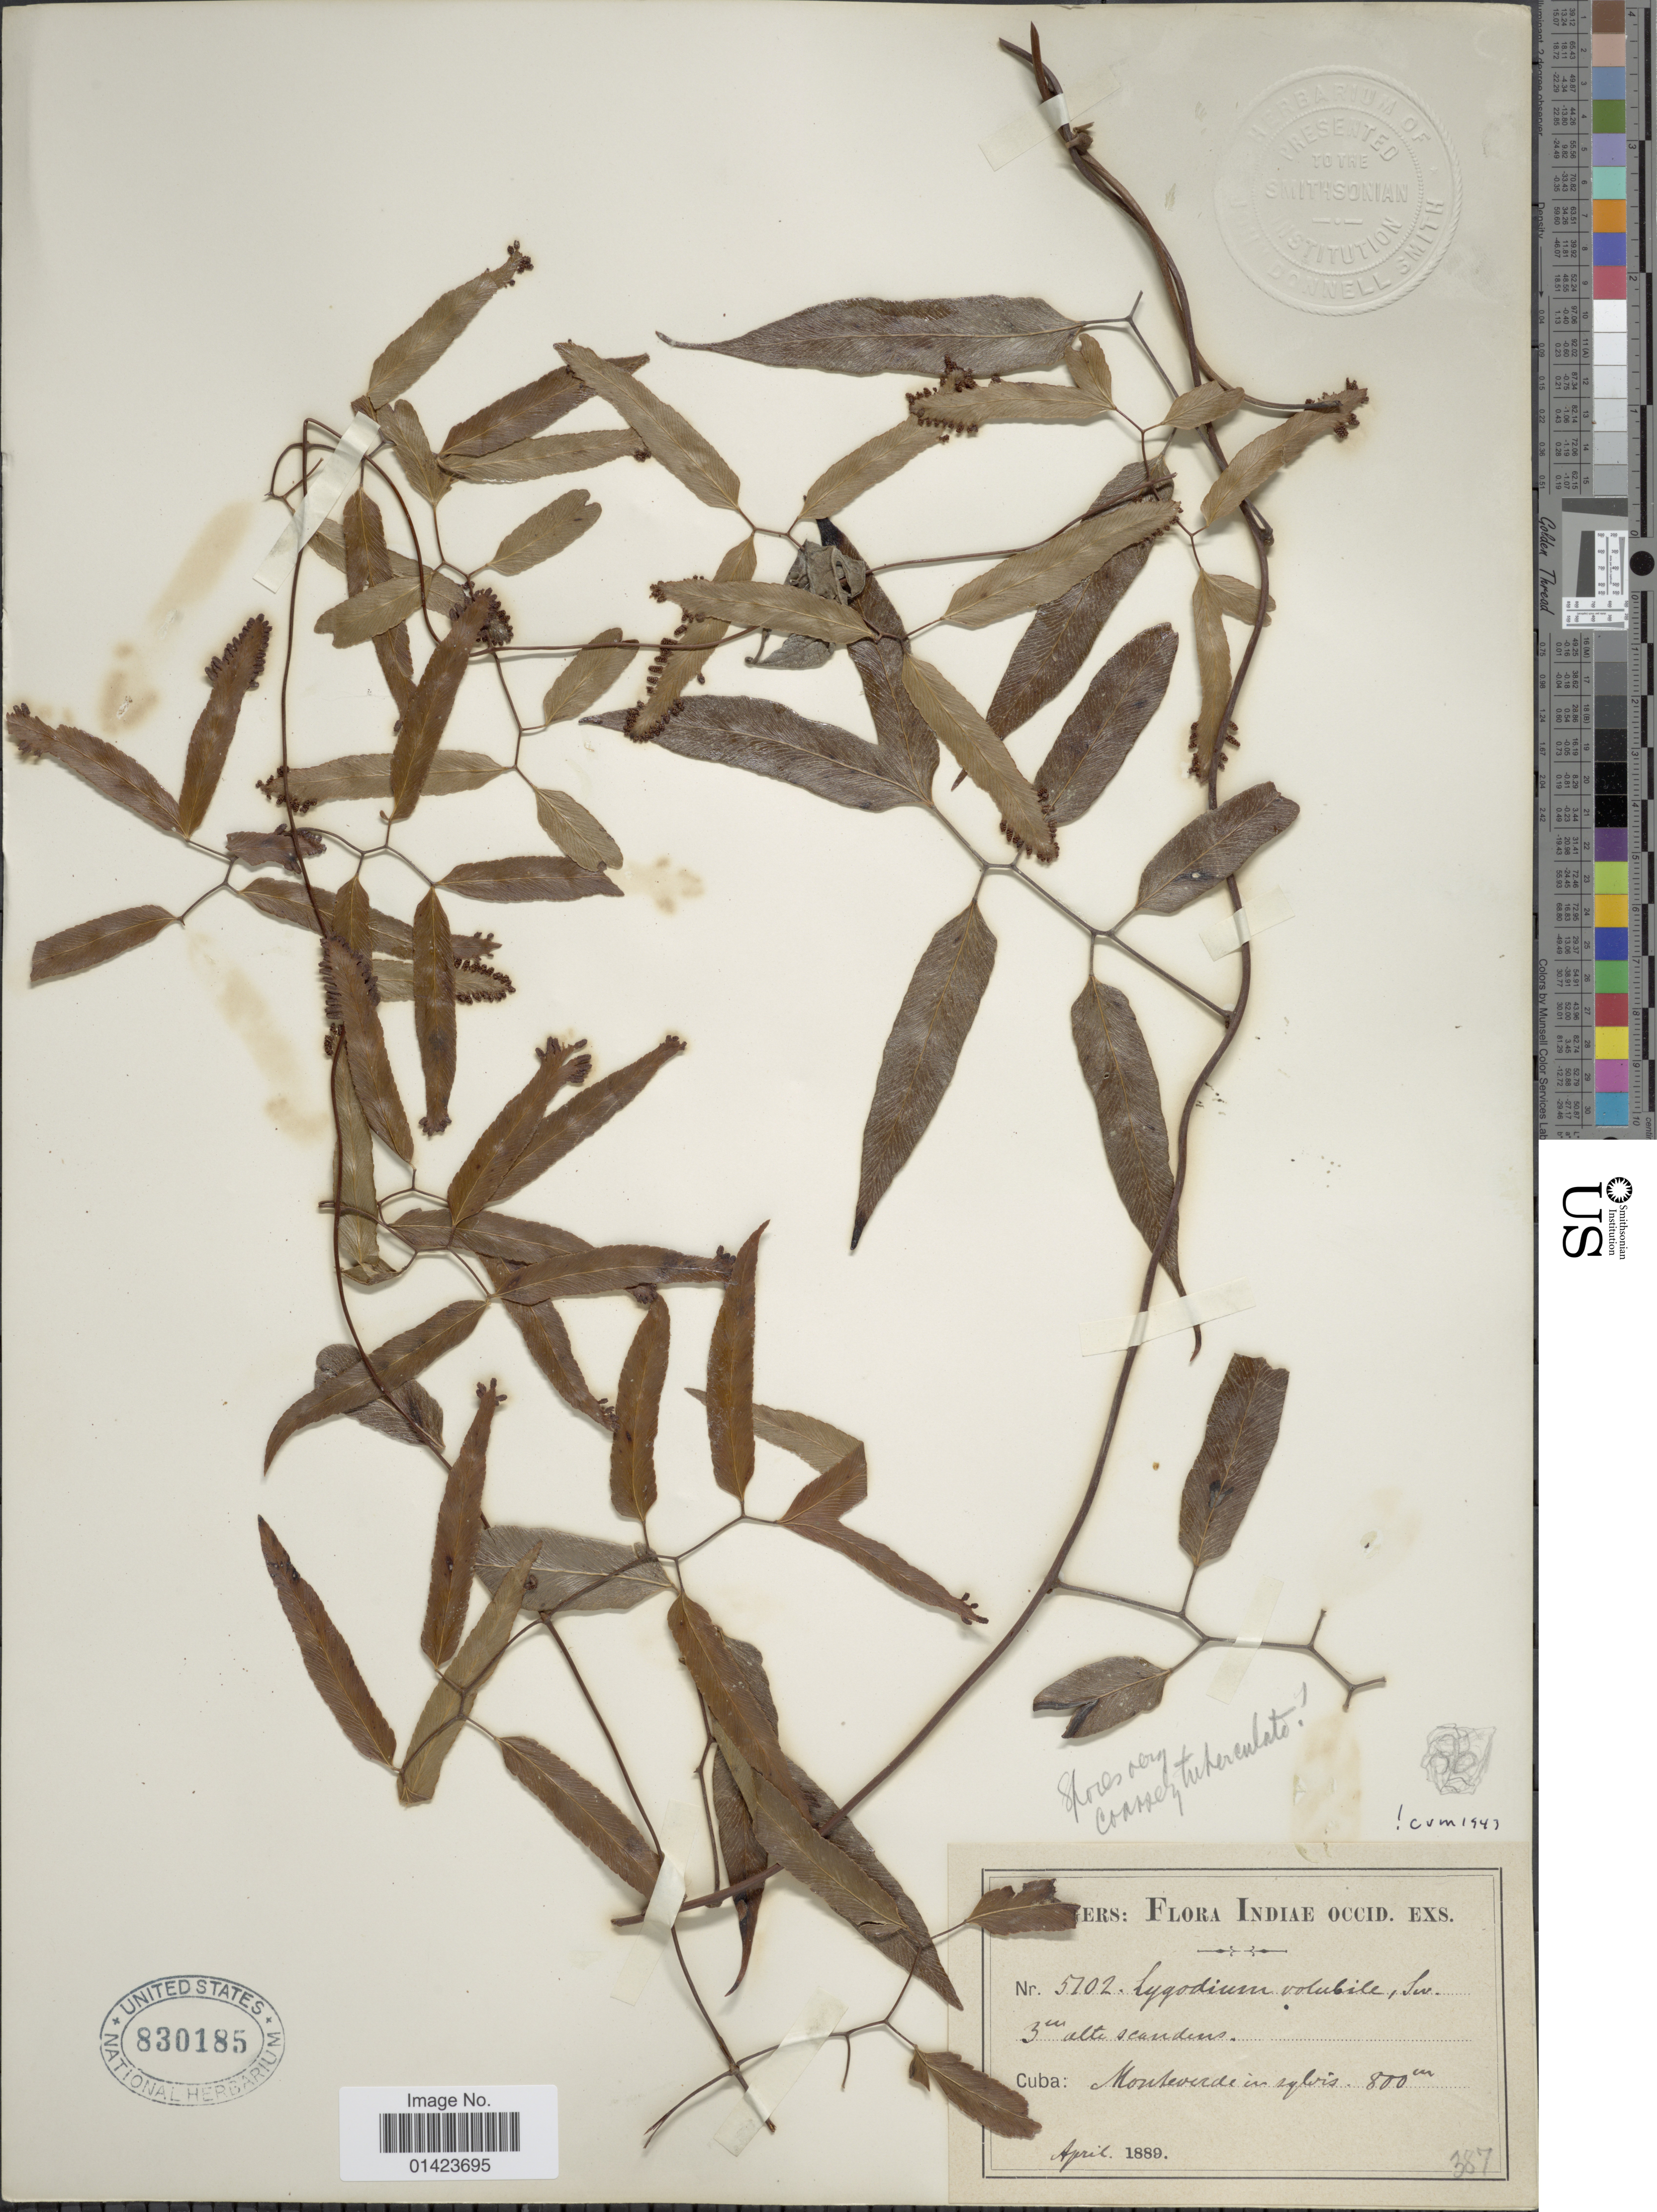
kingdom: Plantae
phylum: Tracheophyta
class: Polypodiopsida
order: Schizaeales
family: Lygodiaceae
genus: Lygodium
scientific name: Lygodium volubile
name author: Sw.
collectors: -. Eggers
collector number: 5102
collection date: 1889-04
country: Cuba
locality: Flora Indiae occid., Monteverde in sylvis.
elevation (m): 800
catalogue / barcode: US 830185